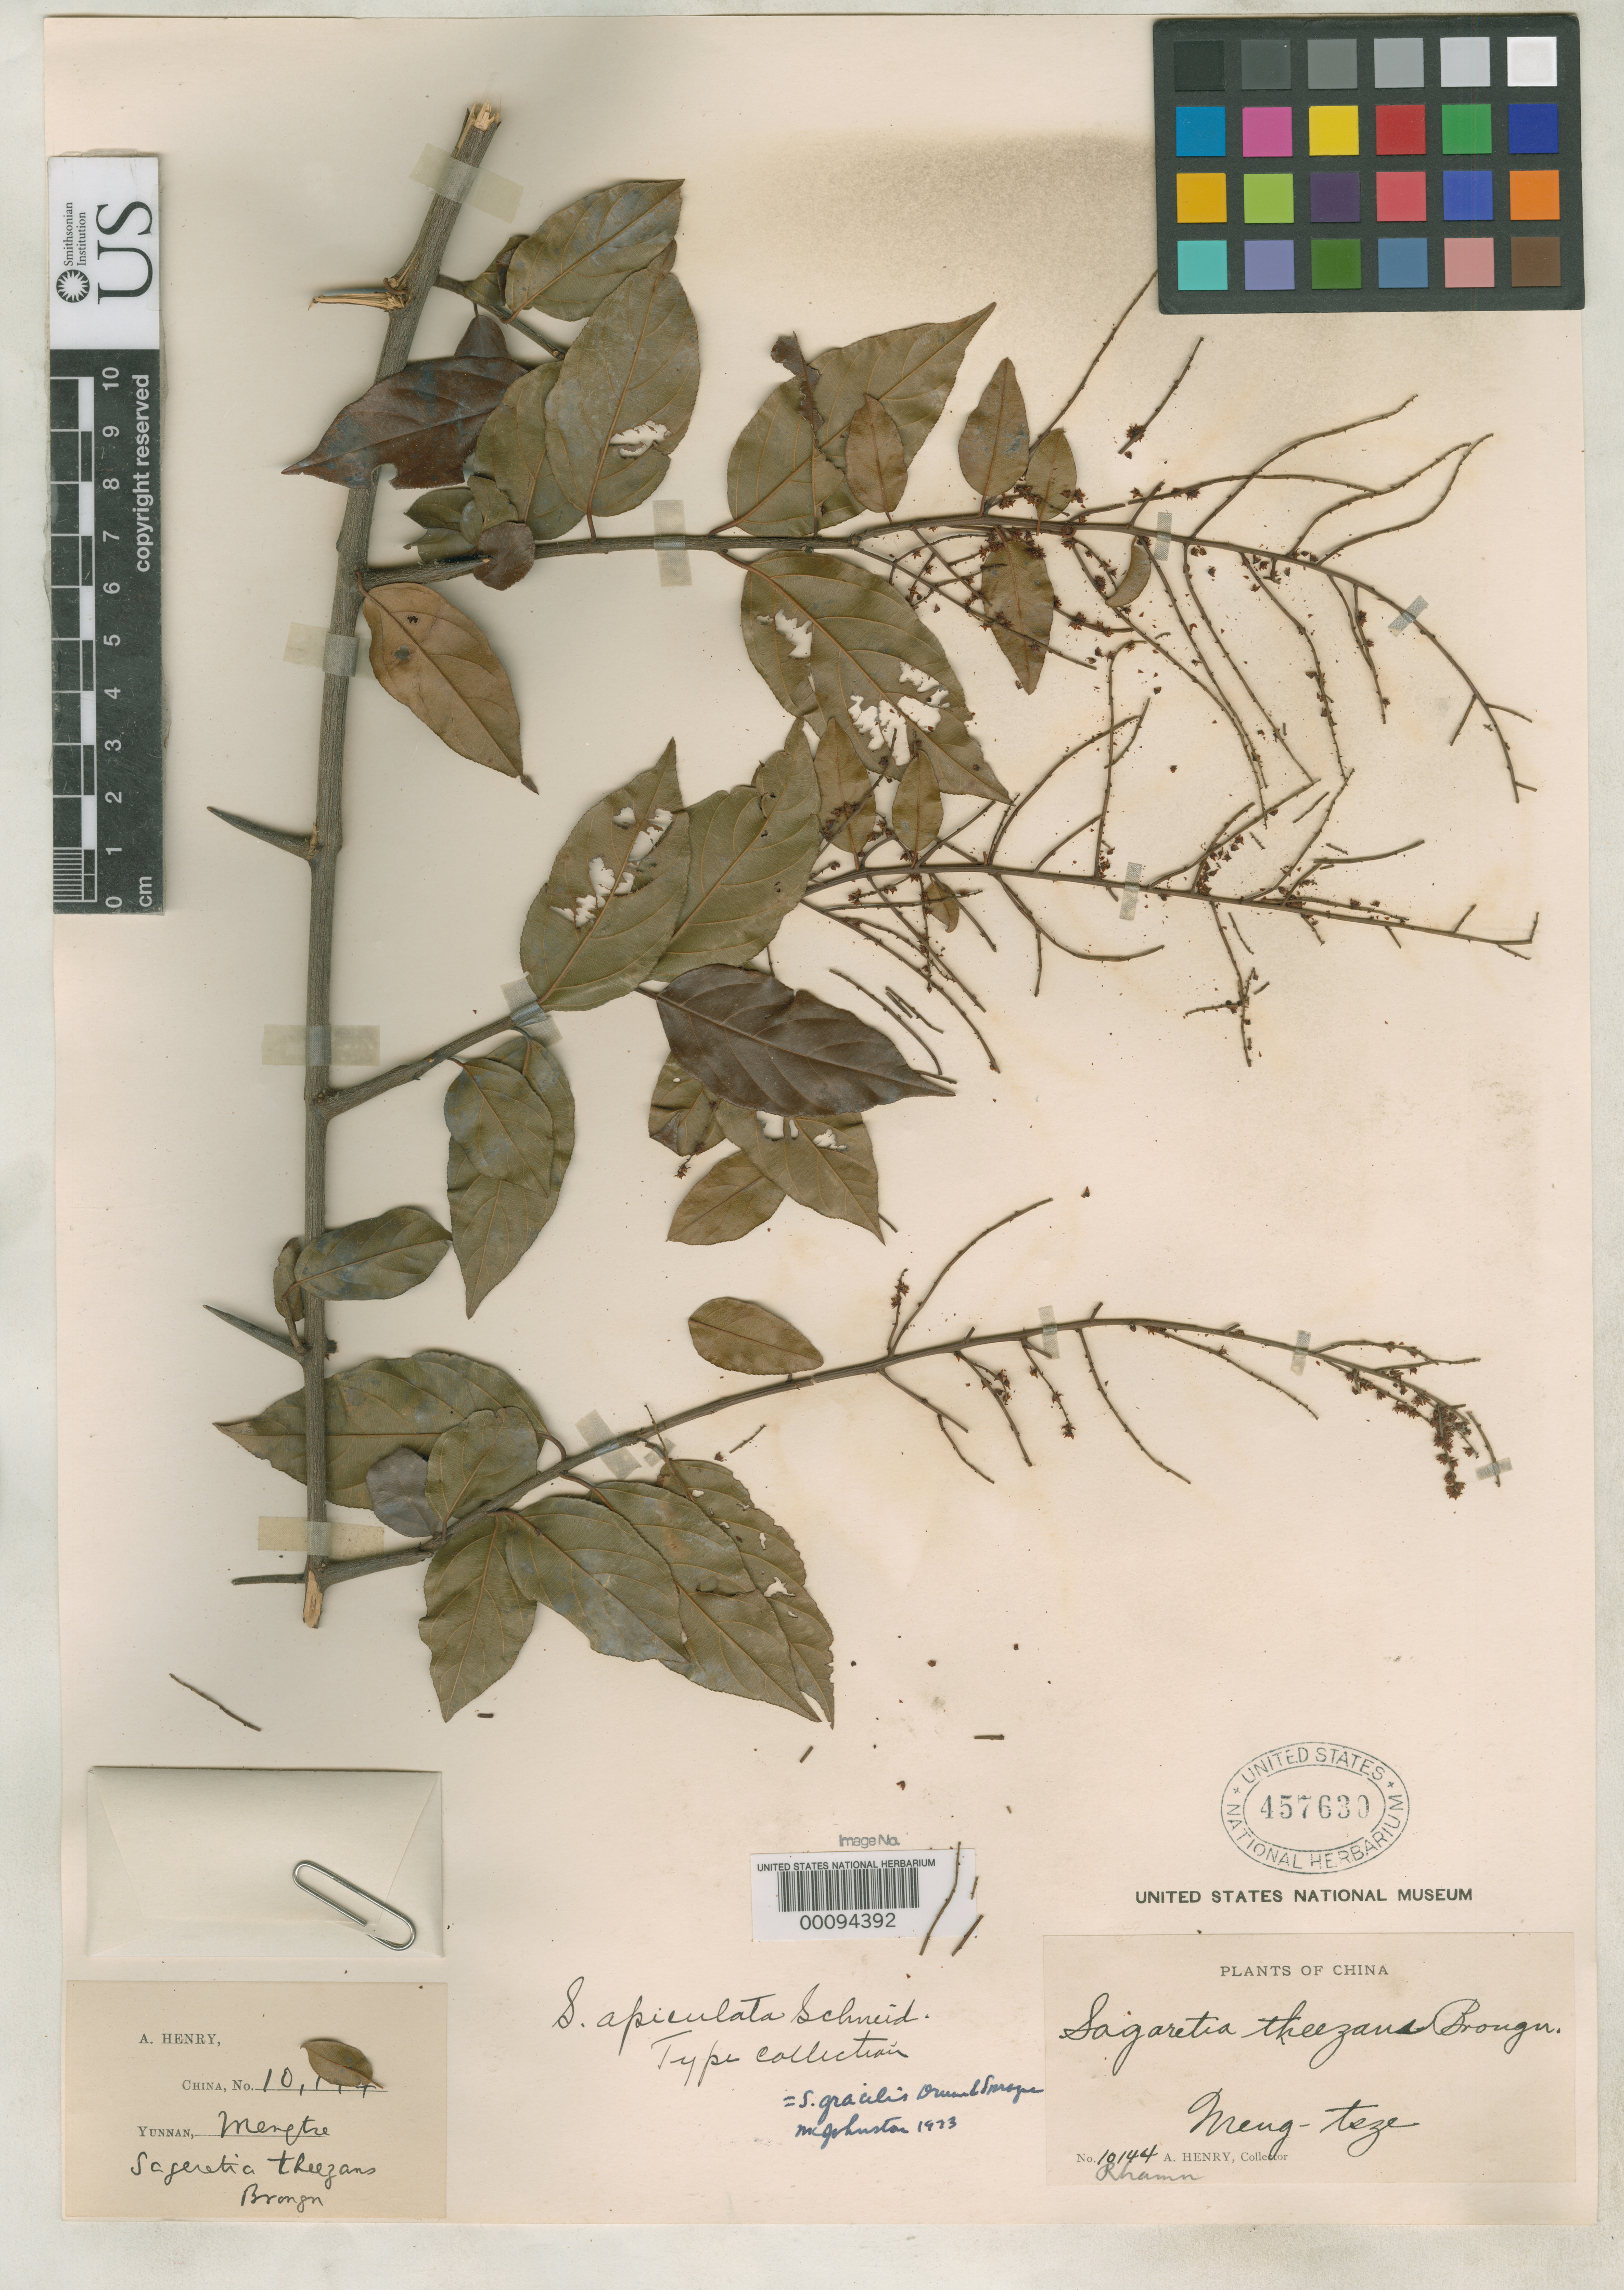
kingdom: Plantae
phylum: Tracheophyta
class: Magnoliopsida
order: Rosales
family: Rhamnaceae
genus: Sageretia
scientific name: Sageretia apiculata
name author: C.K. Schneid. in Sarg.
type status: Isotype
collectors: A. Henry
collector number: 10144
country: China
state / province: Yunnan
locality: Mengtze.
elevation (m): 1800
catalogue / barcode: US 457630